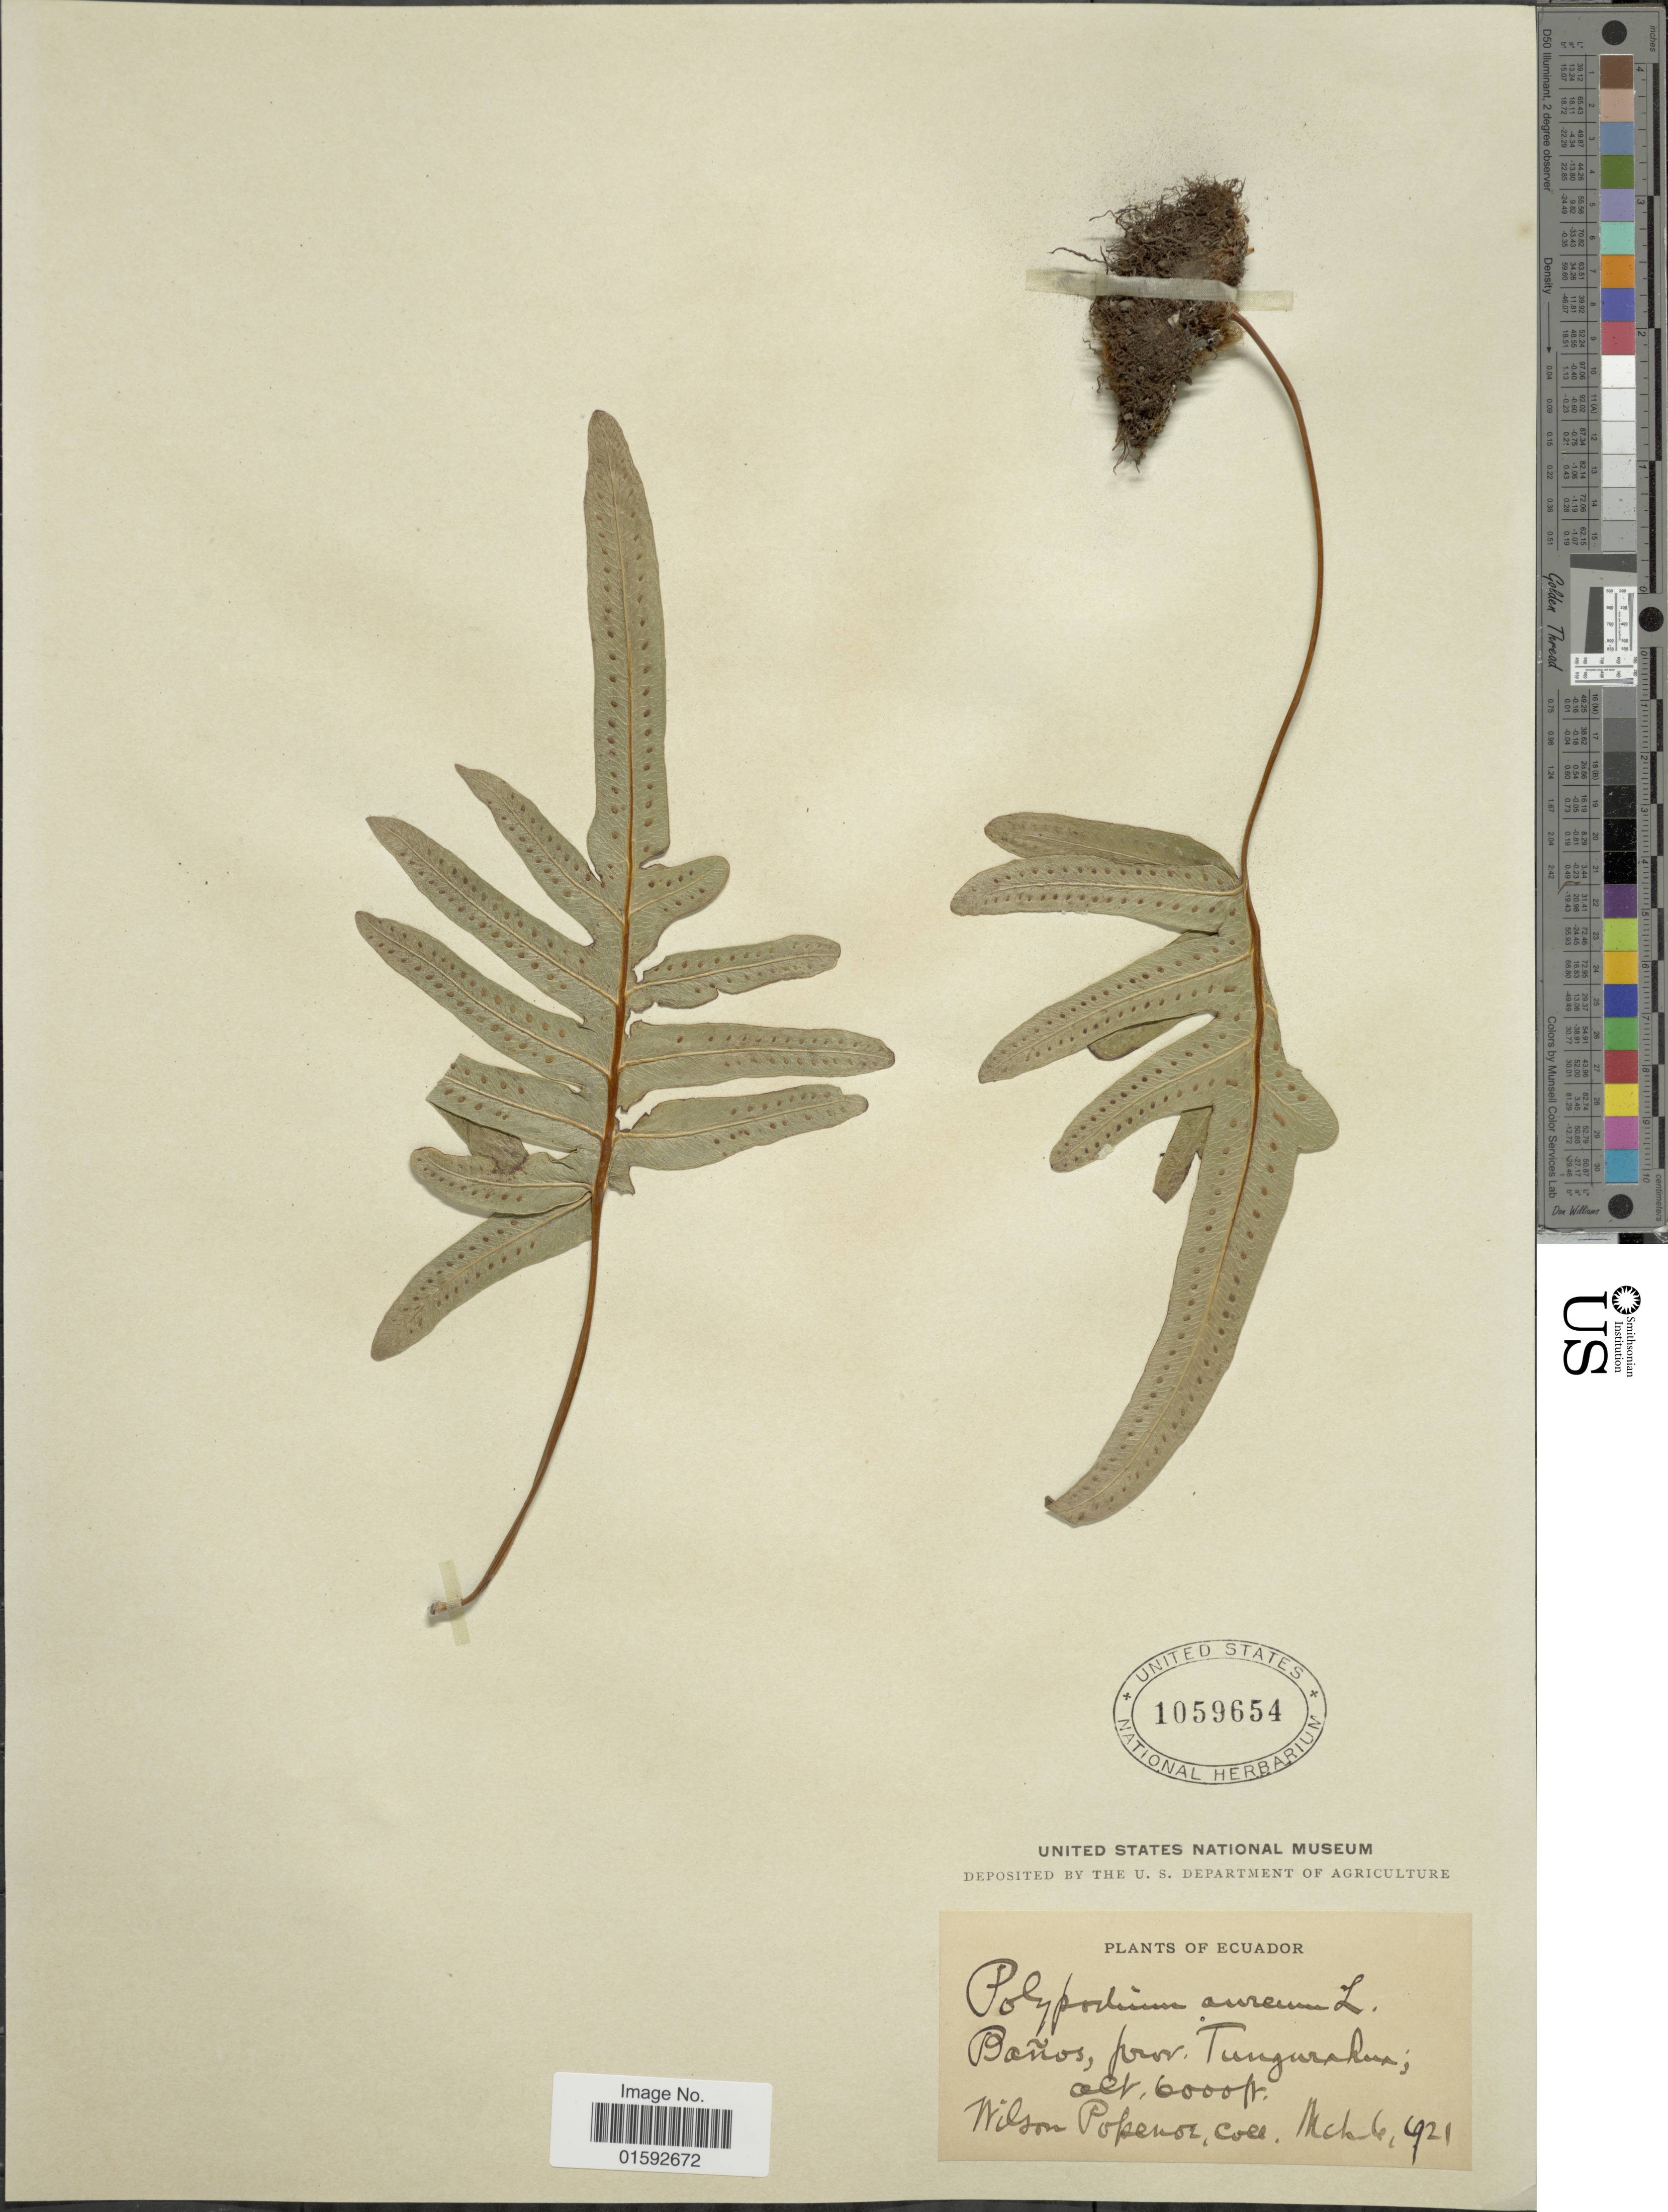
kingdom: Plantae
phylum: Tracheophyta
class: Polypodiopsida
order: Polypodiales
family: Polypodiaceae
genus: Phlebodium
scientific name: Phlebodium pseudoaureum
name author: (Cav.) Lellinger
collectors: W. Popenoe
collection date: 1921-03-06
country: Ecuador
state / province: Tungurahua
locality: Baños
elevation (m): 1829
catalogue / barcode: US 1059654